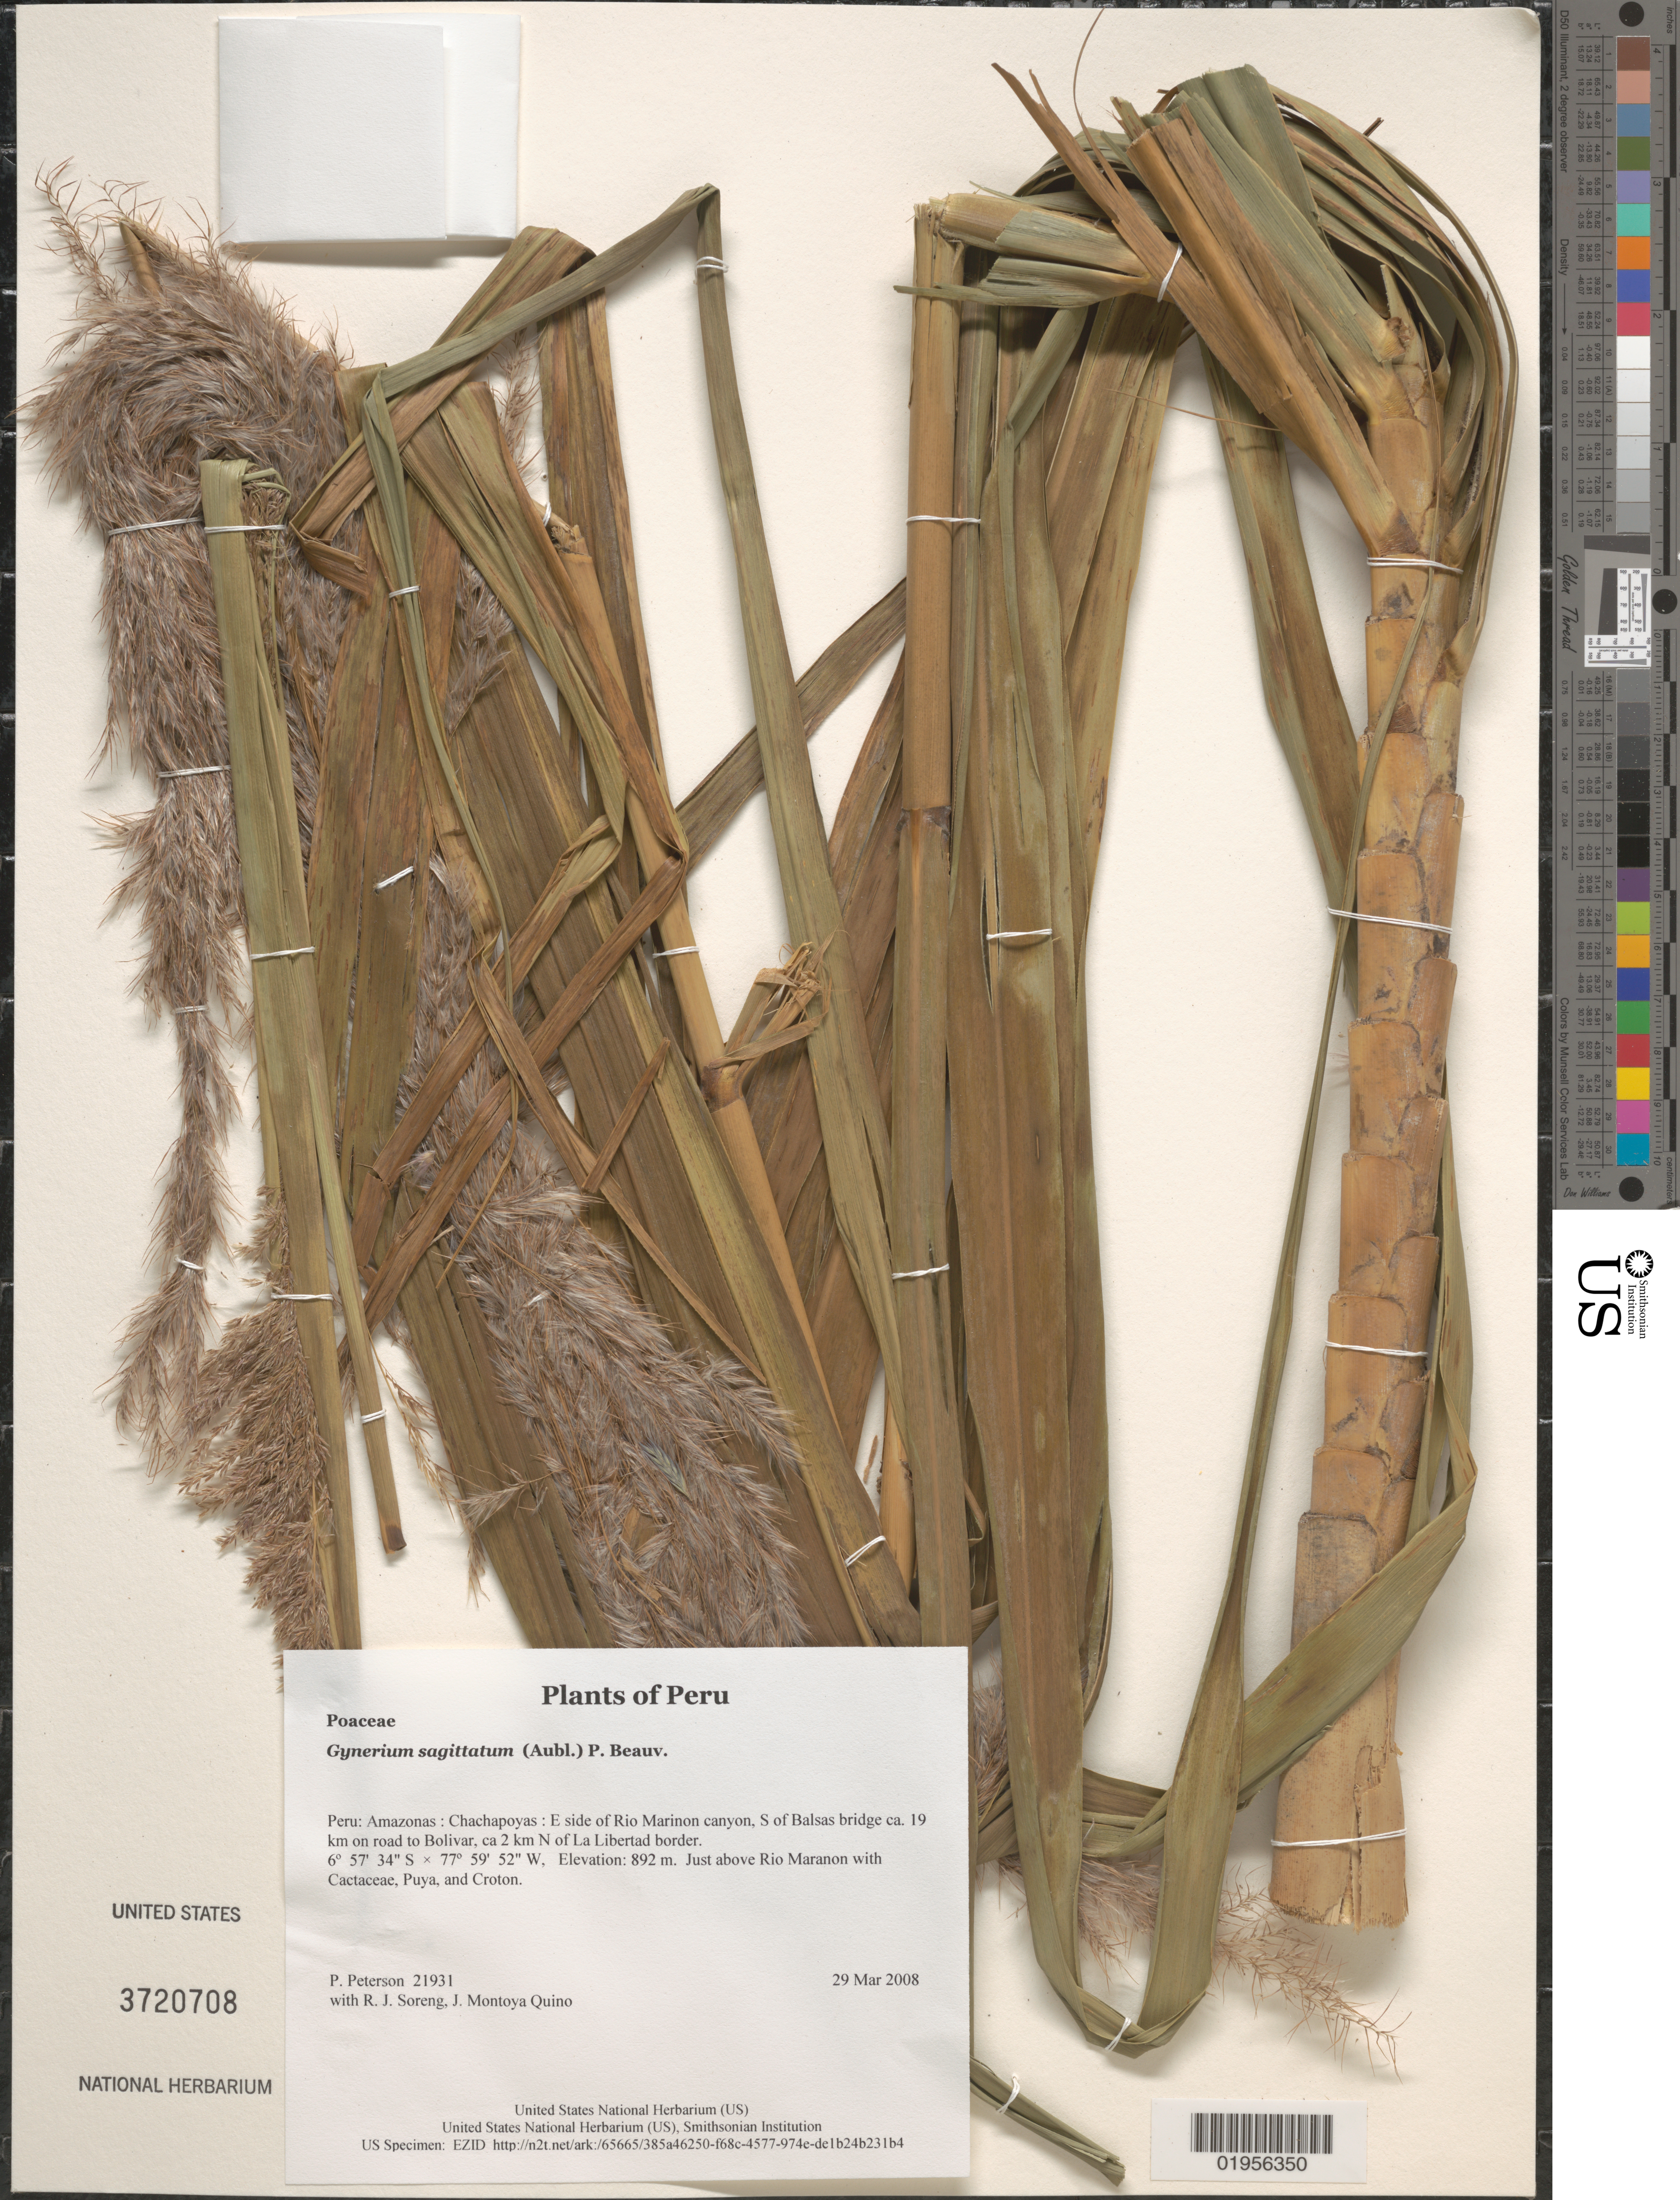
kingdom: Plantae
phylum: Tracheophyta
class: Liliopsida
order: Poales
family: Poaceae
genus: Gynerium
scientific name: Gynerium sagittatum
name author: (Aubl.) P. Beauv.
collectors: P. M. Peterson, R. J. Soreng & J. Montoya Quino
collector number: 21931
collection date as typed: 29 Mar 2008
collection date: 2008-03-29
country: Peru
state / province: Amazonas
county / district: Chachapoyas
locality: E side of Rio Marinon canyon, S of Balsas bridge ca. 19 km on road to Bolivar, ca 2 km N of La Libertad border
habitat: Just above Rio Maranon with Cactaceae, Puya, and Croton.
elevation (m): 892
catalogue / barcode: US 3720708